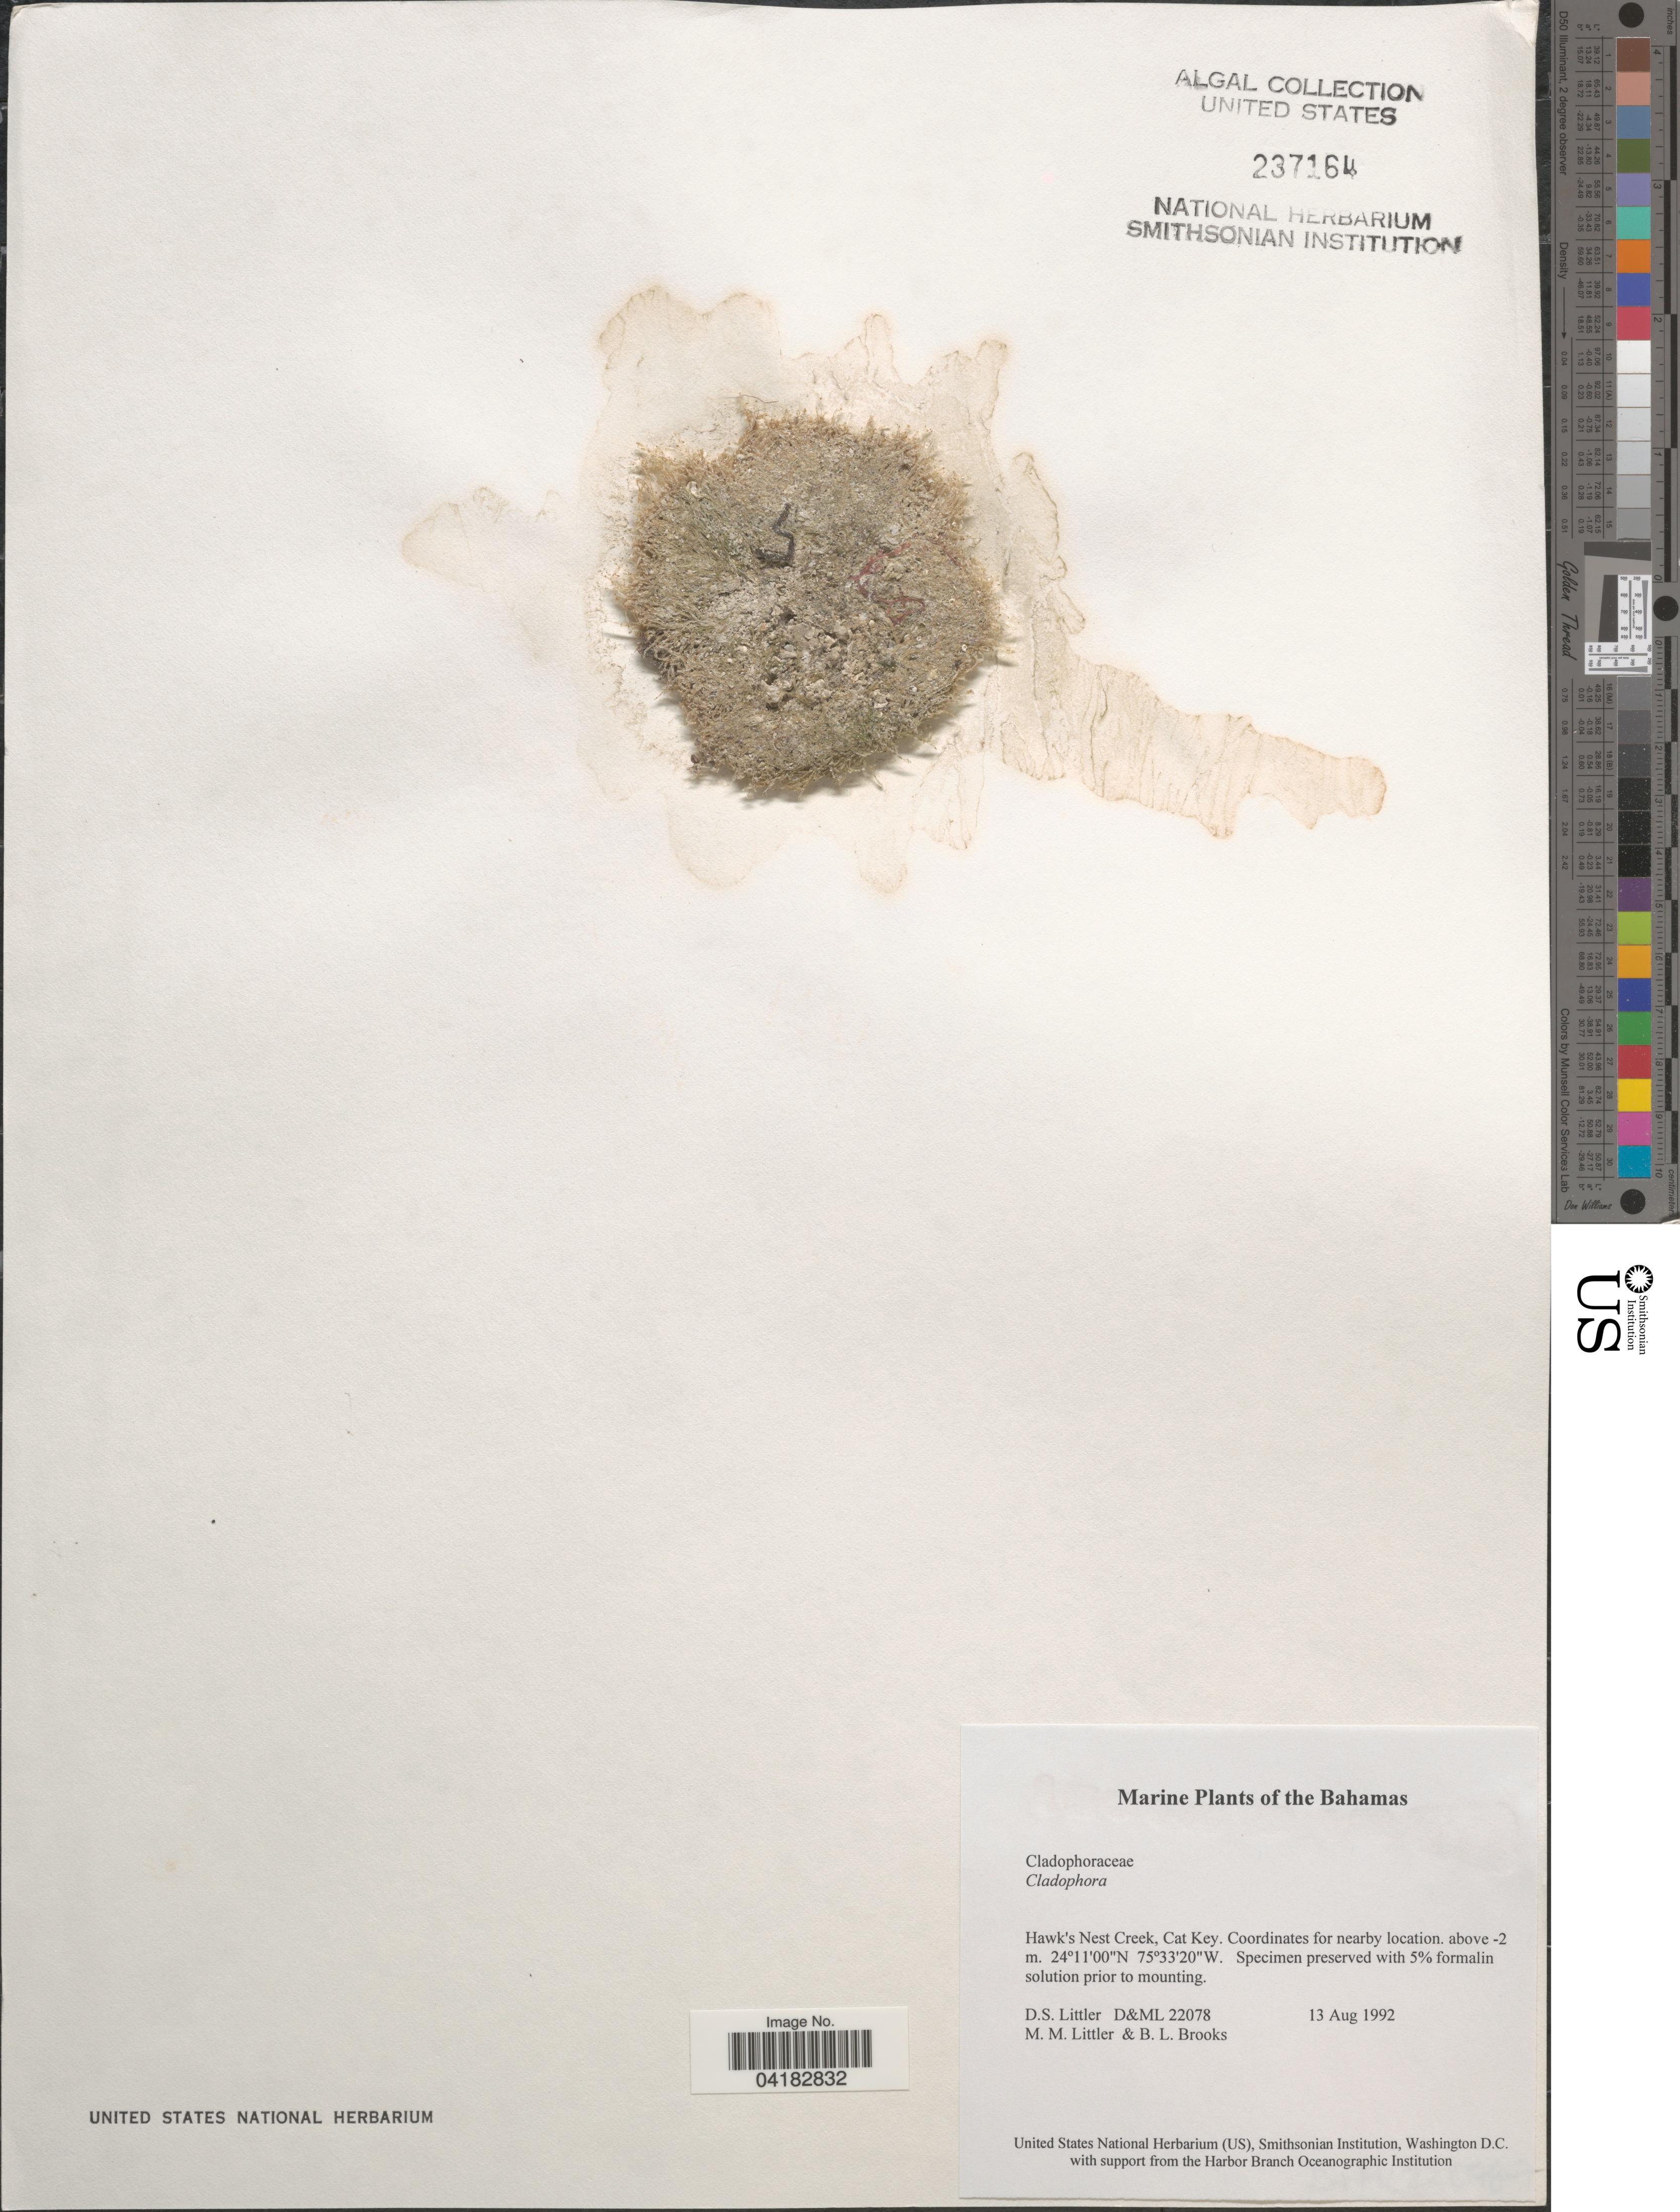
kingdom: Plantae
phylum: Chlorophyta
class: Ulvophyceae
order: Cladophorales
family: Cladophoraceae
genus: Cladophora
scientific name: Cladophora sp.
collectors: D. S. Littler & B. Brooks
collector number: D&ML22078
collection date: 1992-08-13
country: Bahamas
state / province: Bimini and Cat Cay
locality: Hawk's Nest Creek, Cay Key.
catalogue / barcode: US 237164